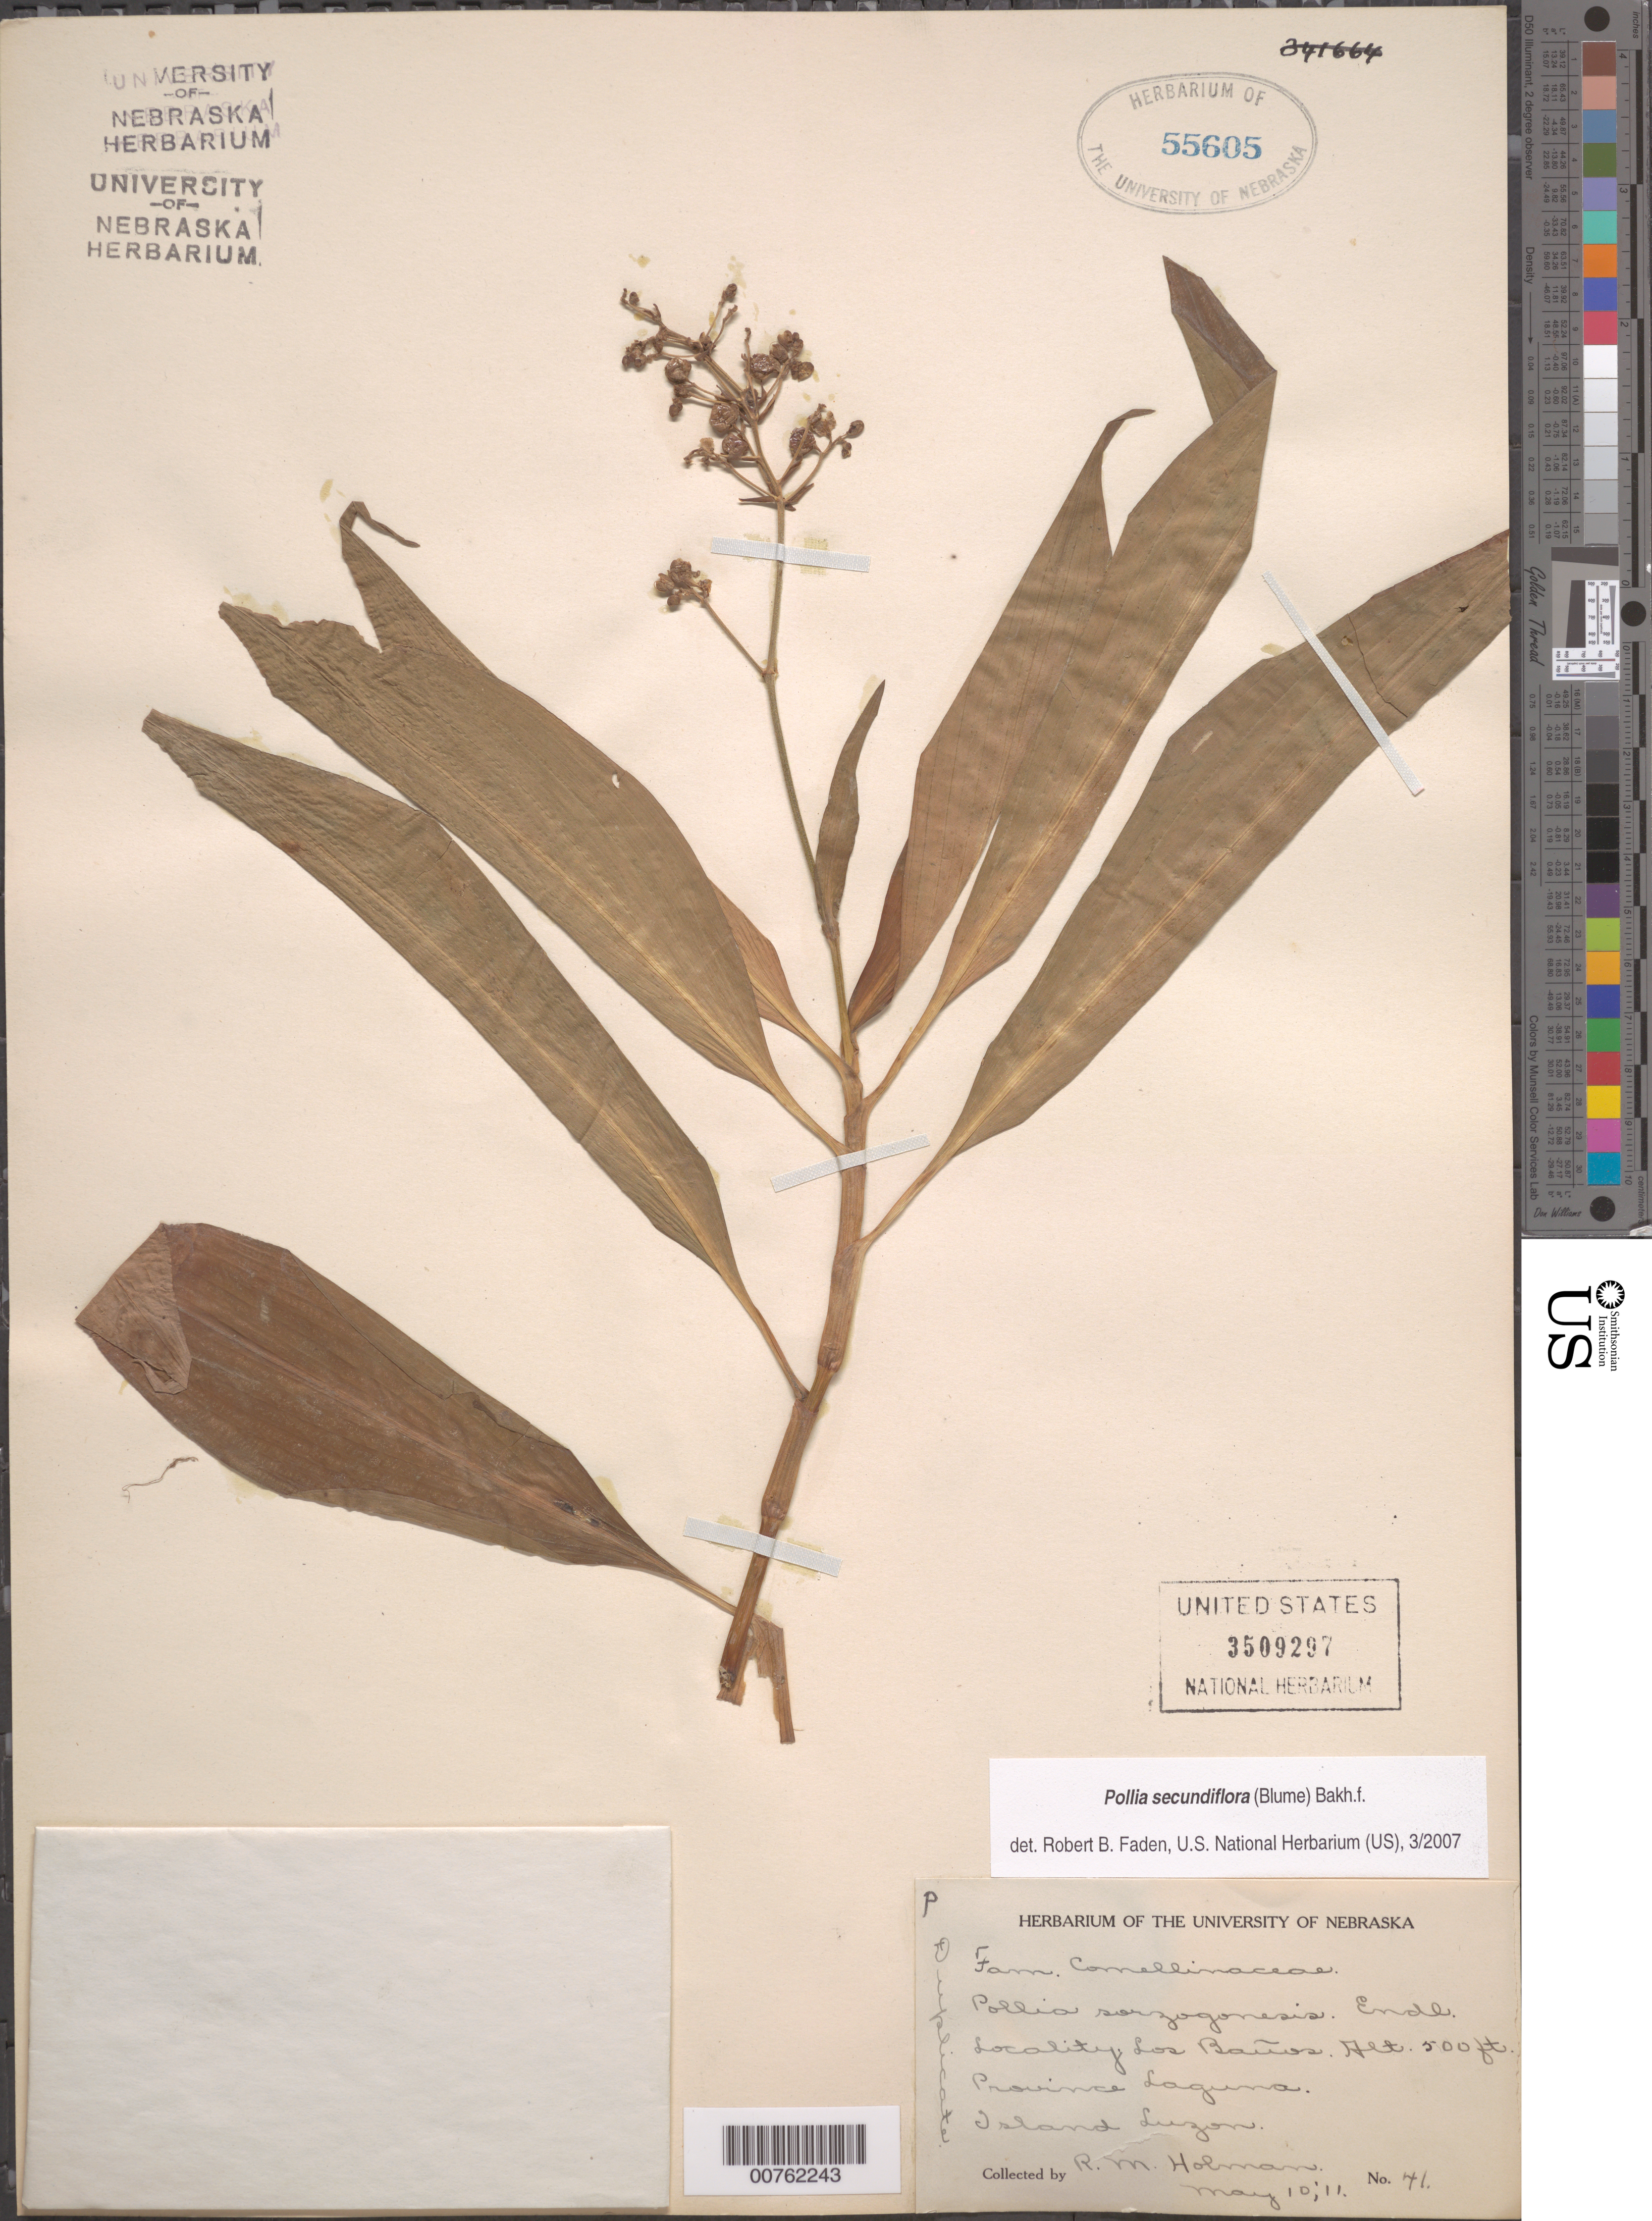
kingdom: Plantae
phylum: Tracheophyta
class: Liliopsida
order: Commelinales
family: Commelinaceae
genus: Pollia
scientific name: Pollia secundiflora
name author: (Blume) Bakh. f.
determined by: Faden, Robert B., (US), Smithsonian Institution - National Museum of Natural History (UNITED STATES)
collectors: R. Holman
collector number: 41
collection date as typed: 10 May 1911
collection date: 1911-05-10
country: Philippines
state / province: Calabarzon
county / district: Laguna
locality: Los Bauos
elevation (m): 152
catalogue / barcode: US 3509297